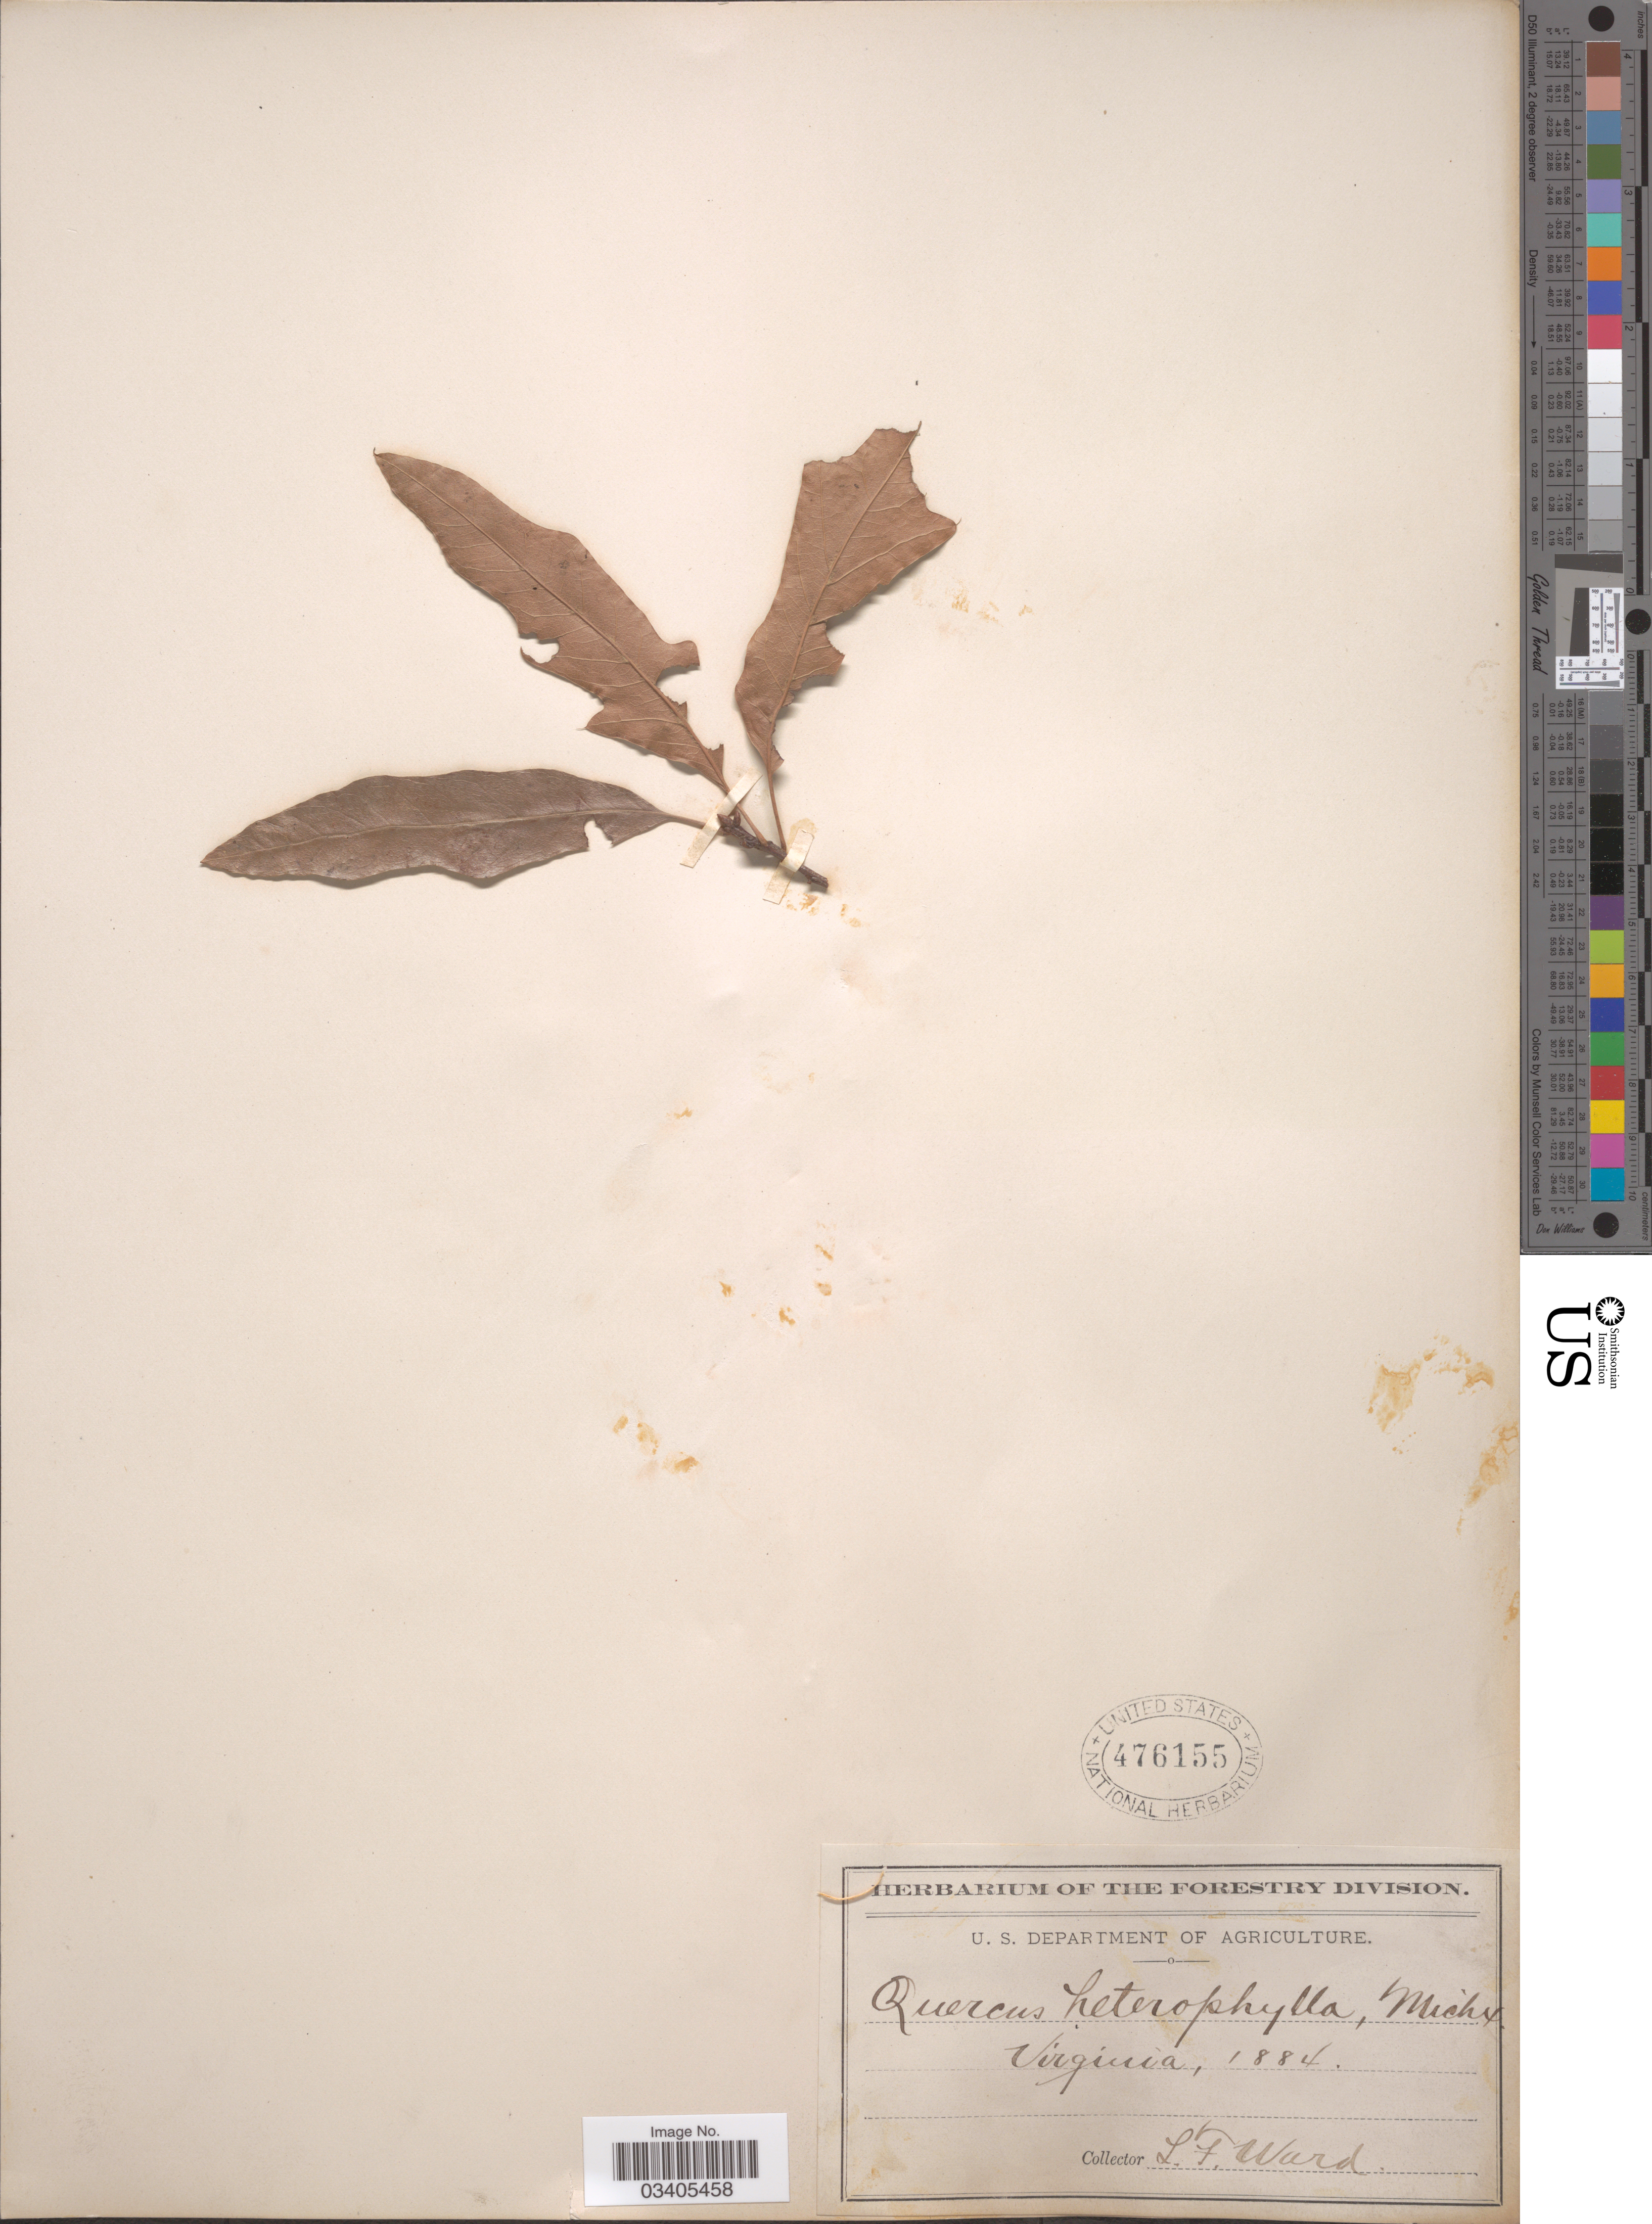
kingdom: Plantae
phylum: Tracheophyta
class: Magnoliopsida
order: Fagales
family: Fagaceae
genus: Quercus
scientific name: Quercus x heterophylla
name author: Michx.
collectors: L. Ward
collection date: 1884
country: United States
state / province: Virginia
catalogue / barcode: US 476155